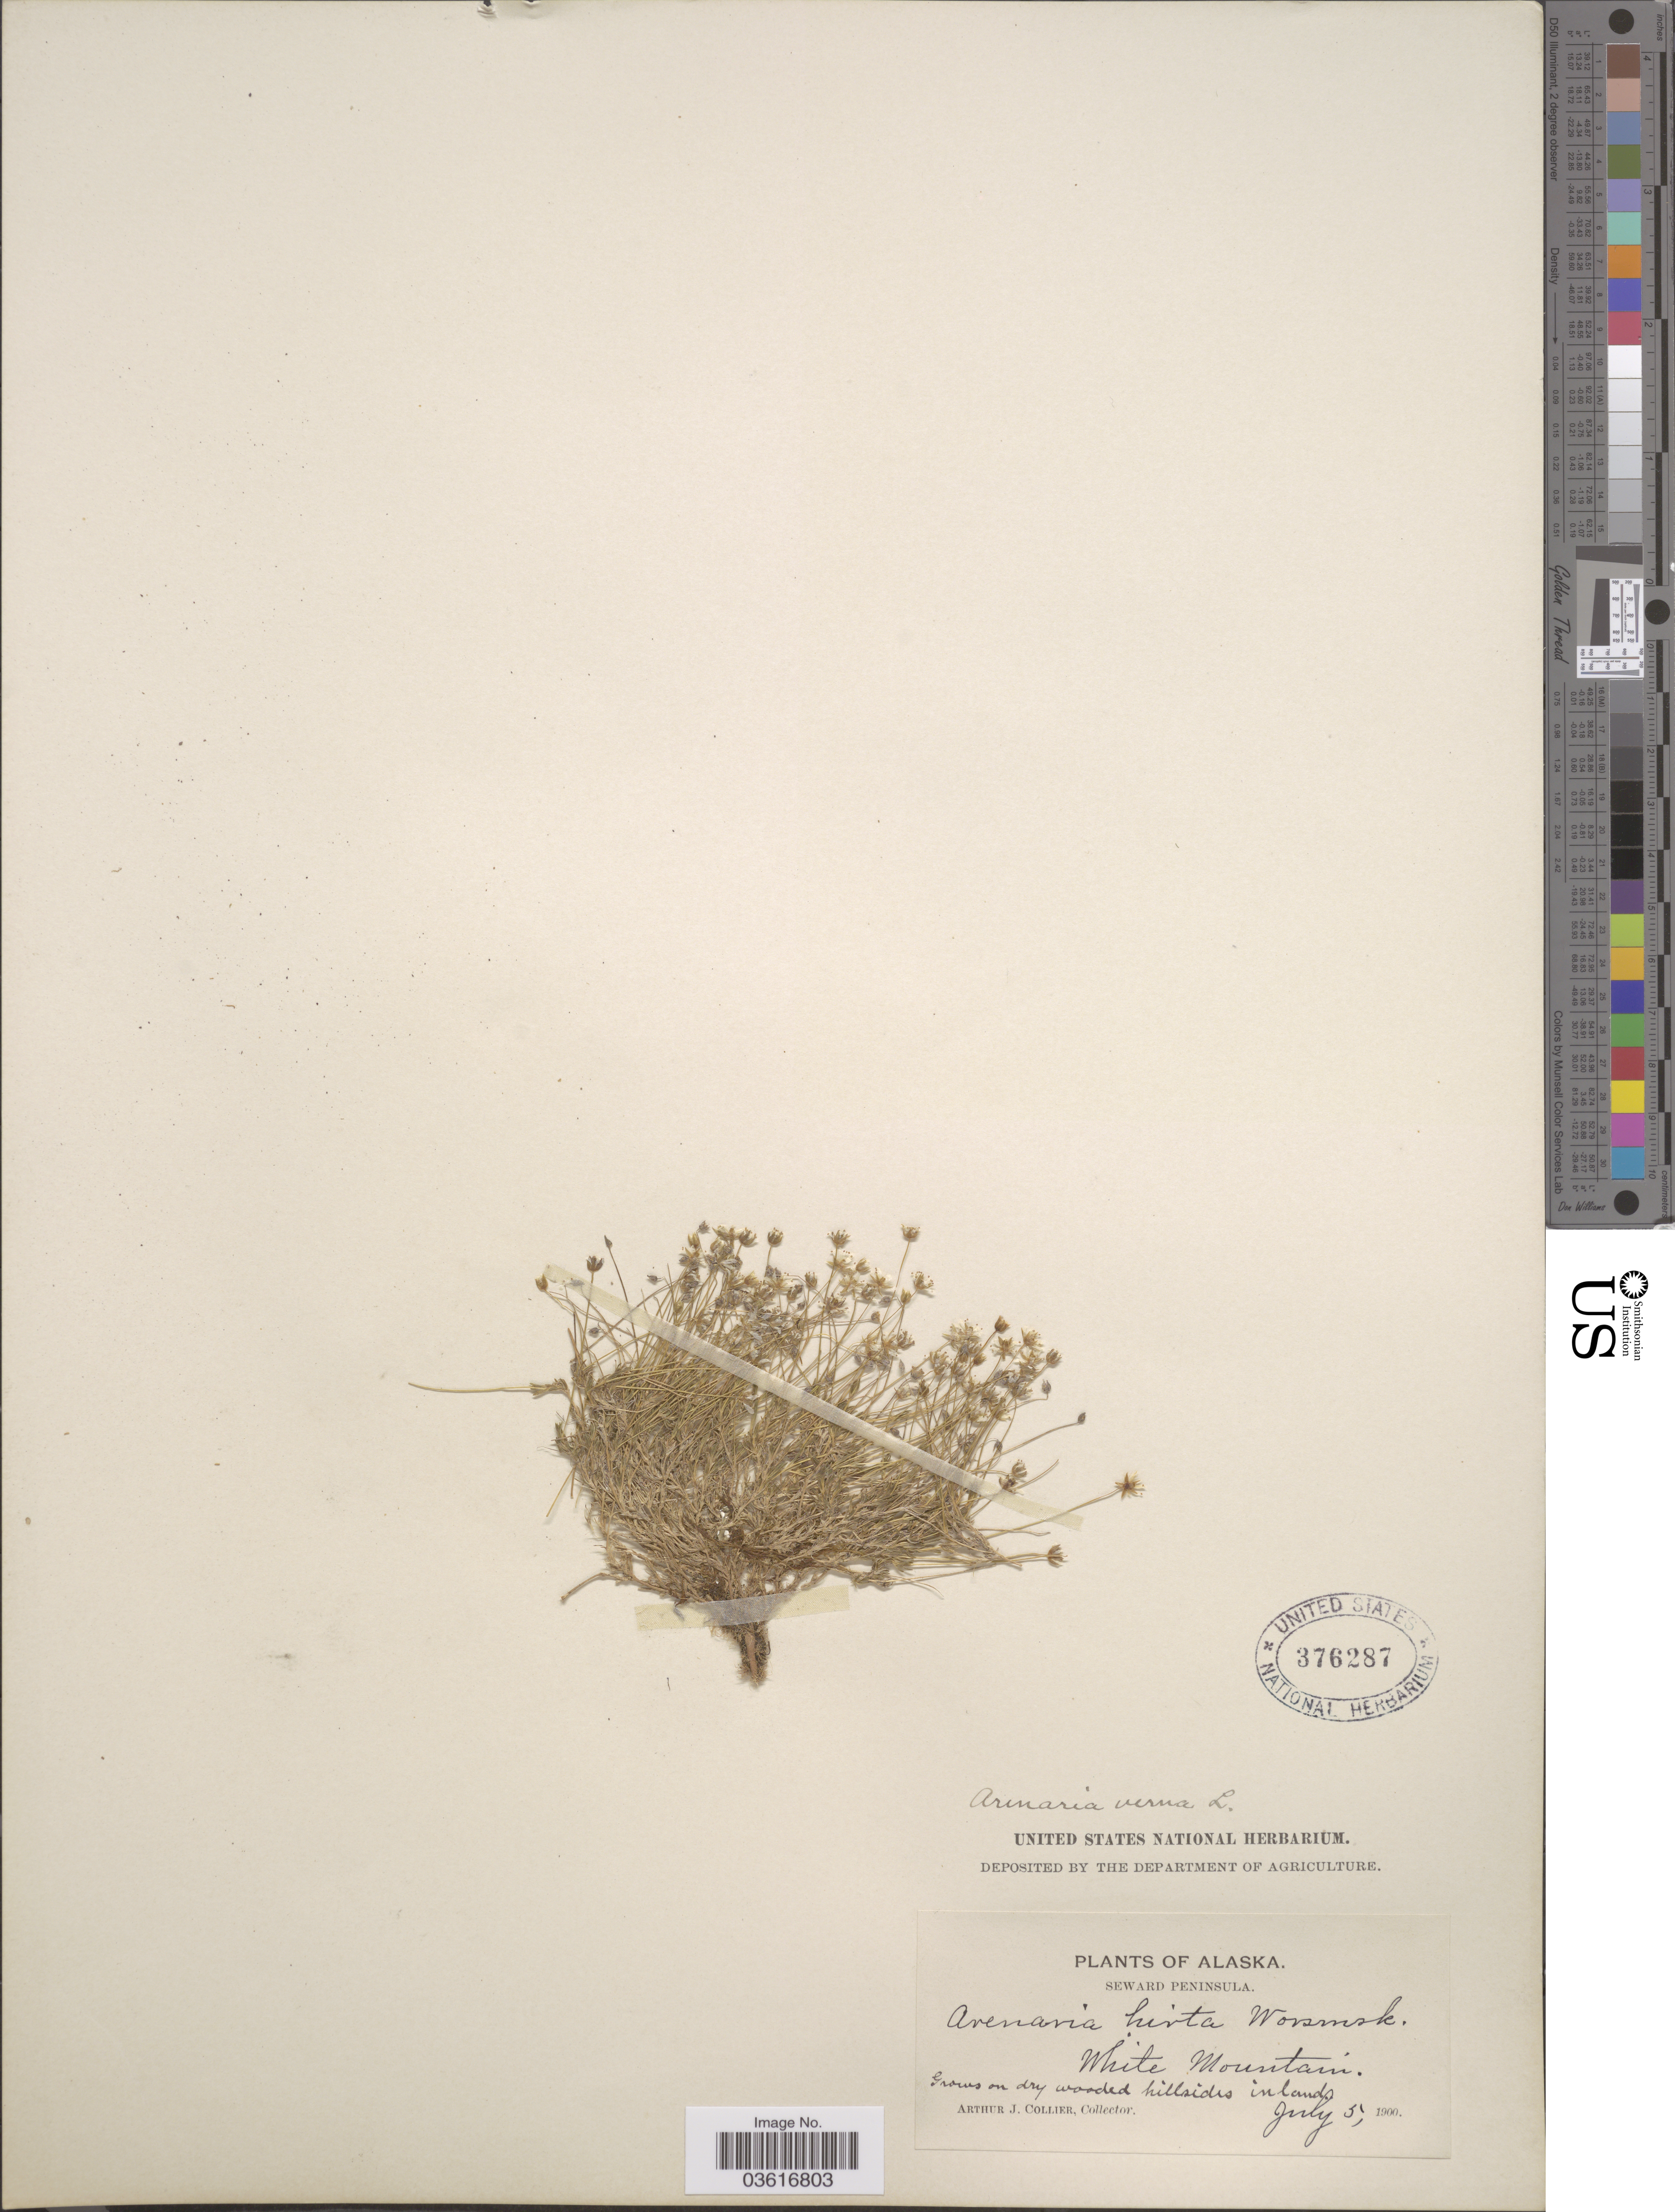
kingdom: Plantae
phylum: Tracheophyta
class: Magnoliopsida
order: Caryophyllales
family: Caryophyllaceae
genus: Minuartia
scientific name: Minuartia rubella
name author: (Wahlenb.) Hiern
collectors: A. Collier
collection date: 1900-07-05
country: United States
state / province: Alaska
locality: Seward Peninsula. White Mountain.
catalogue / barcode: US 376287